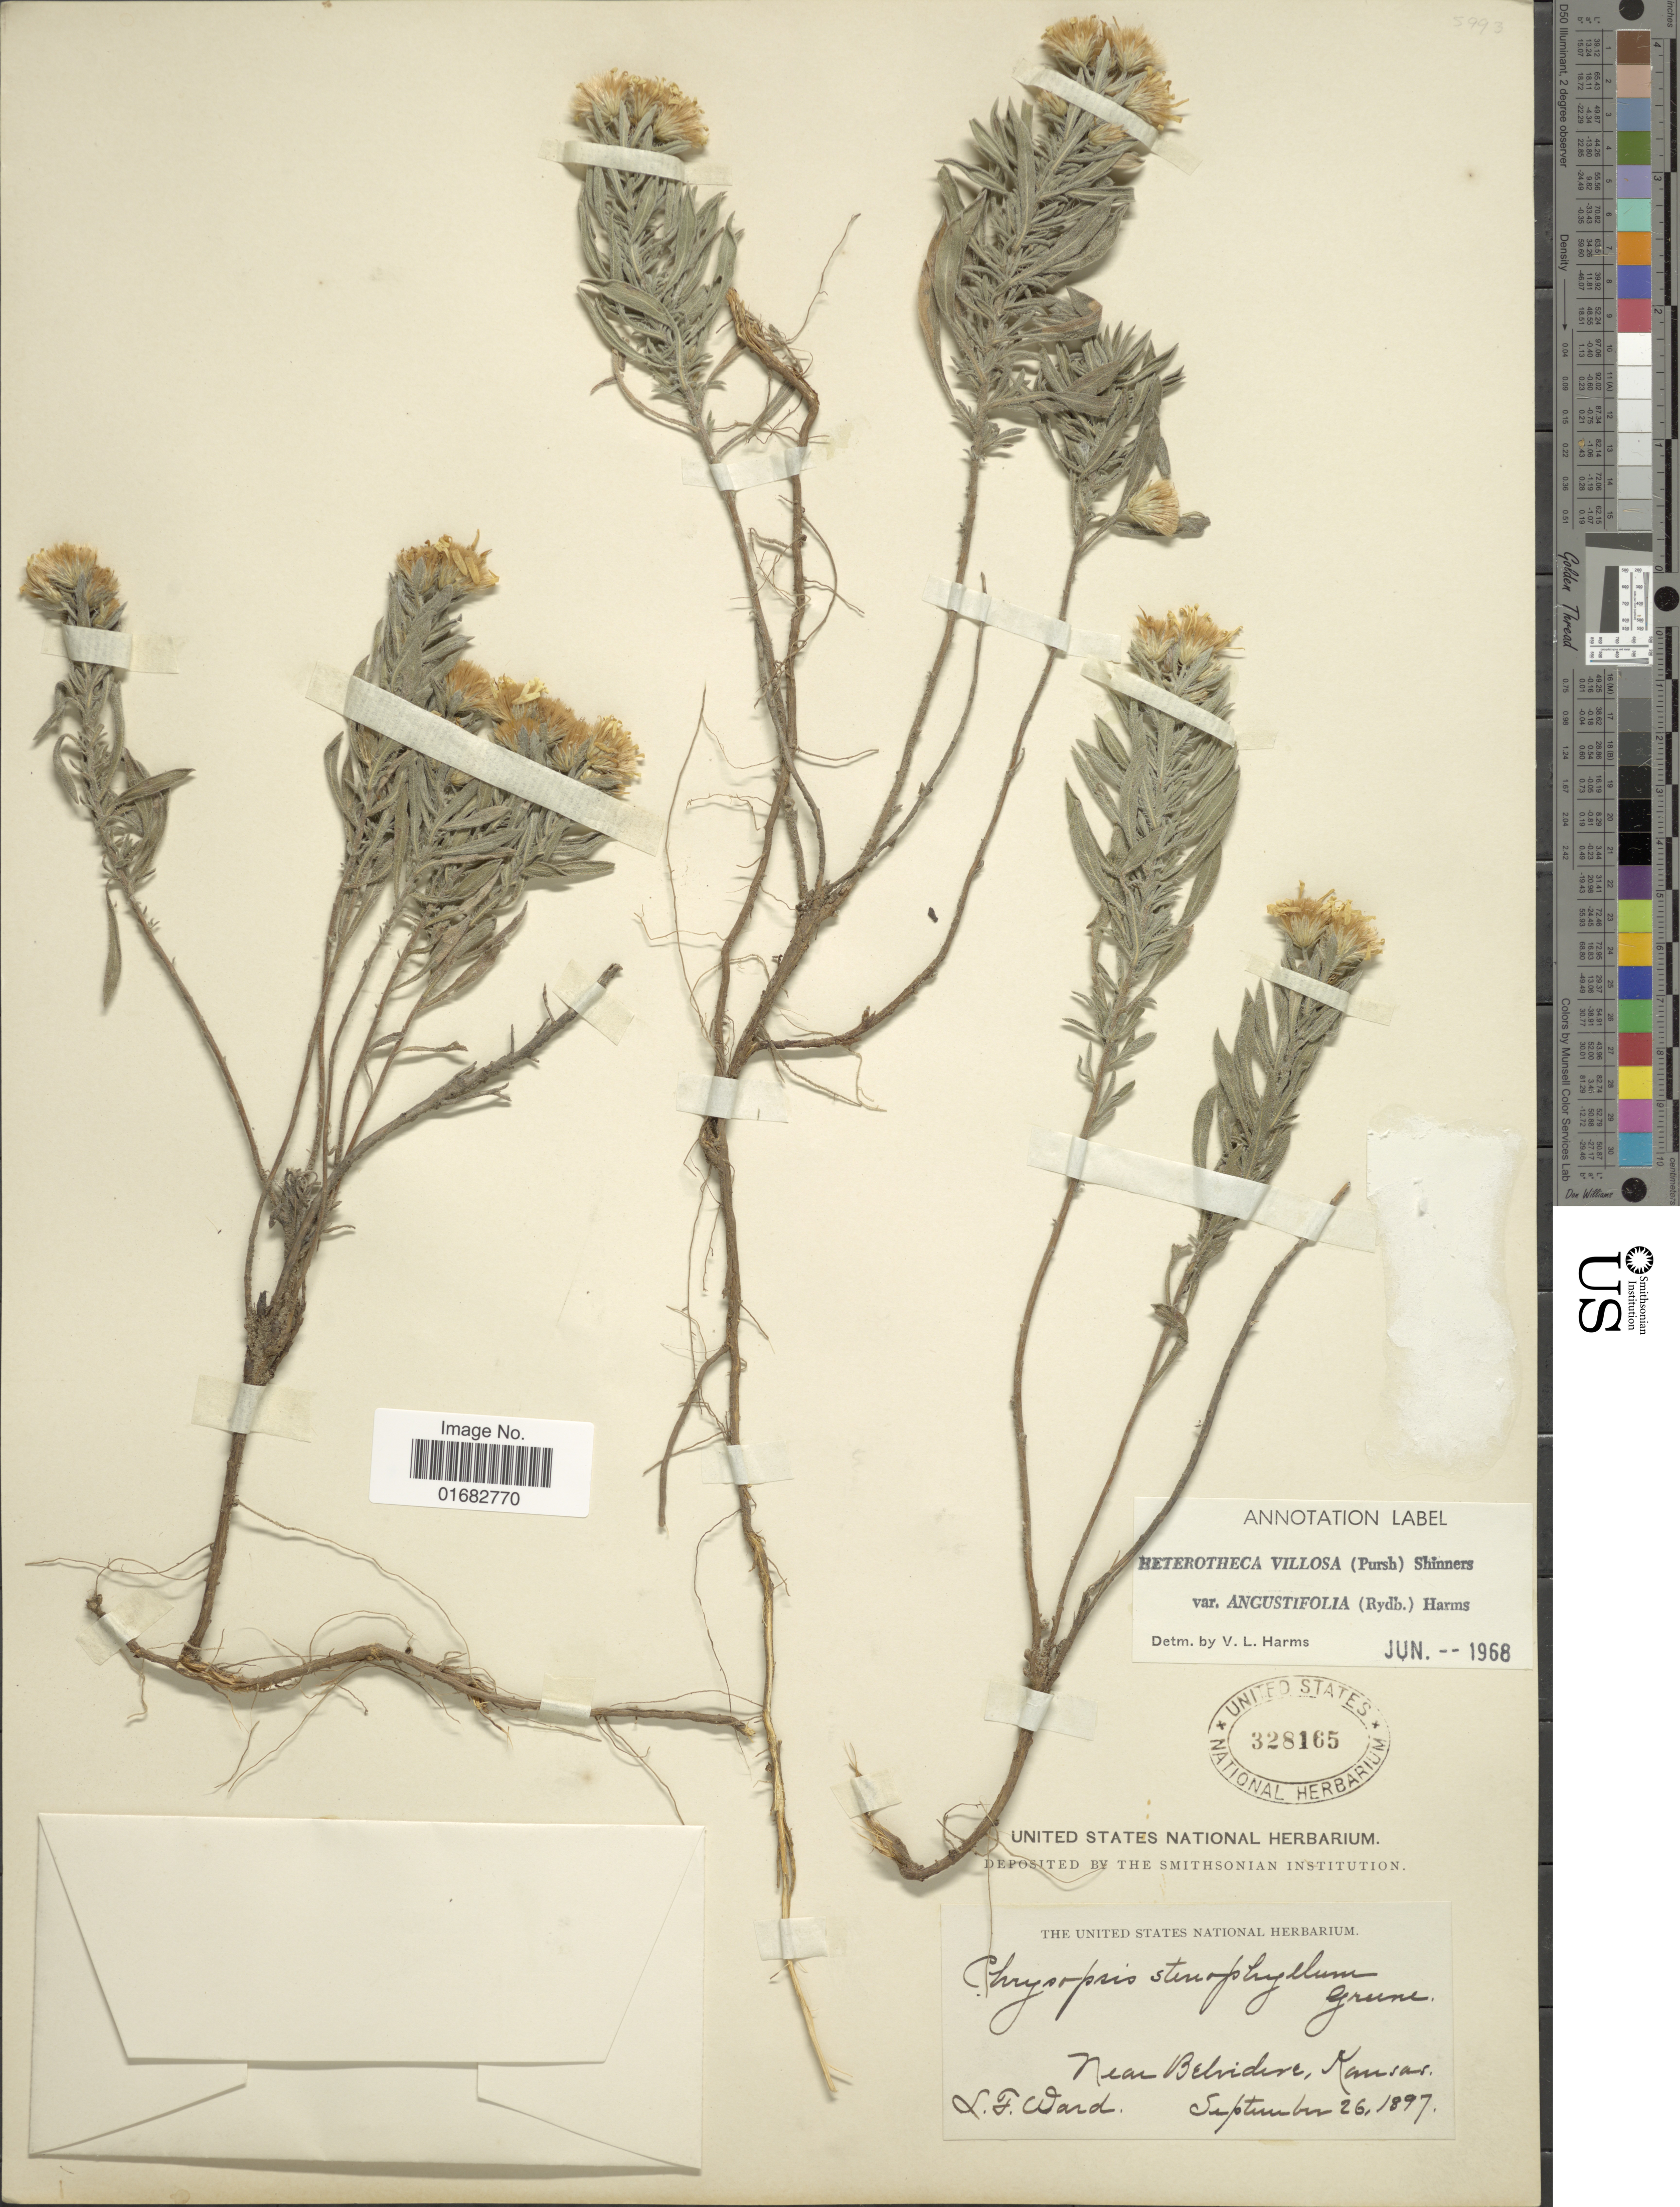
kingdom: Plantae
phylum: Tracheophyta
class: Magnoliopsida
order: Asterales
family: Asteraceae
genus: Heterotheca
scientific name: Heterotheca villosa var. angustifolia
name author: (Rydb.) V.L. Harms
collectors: L. Ward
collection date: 1897-09-26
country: United States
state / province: Kansas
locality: Near Belvidere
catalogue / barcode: US 328165